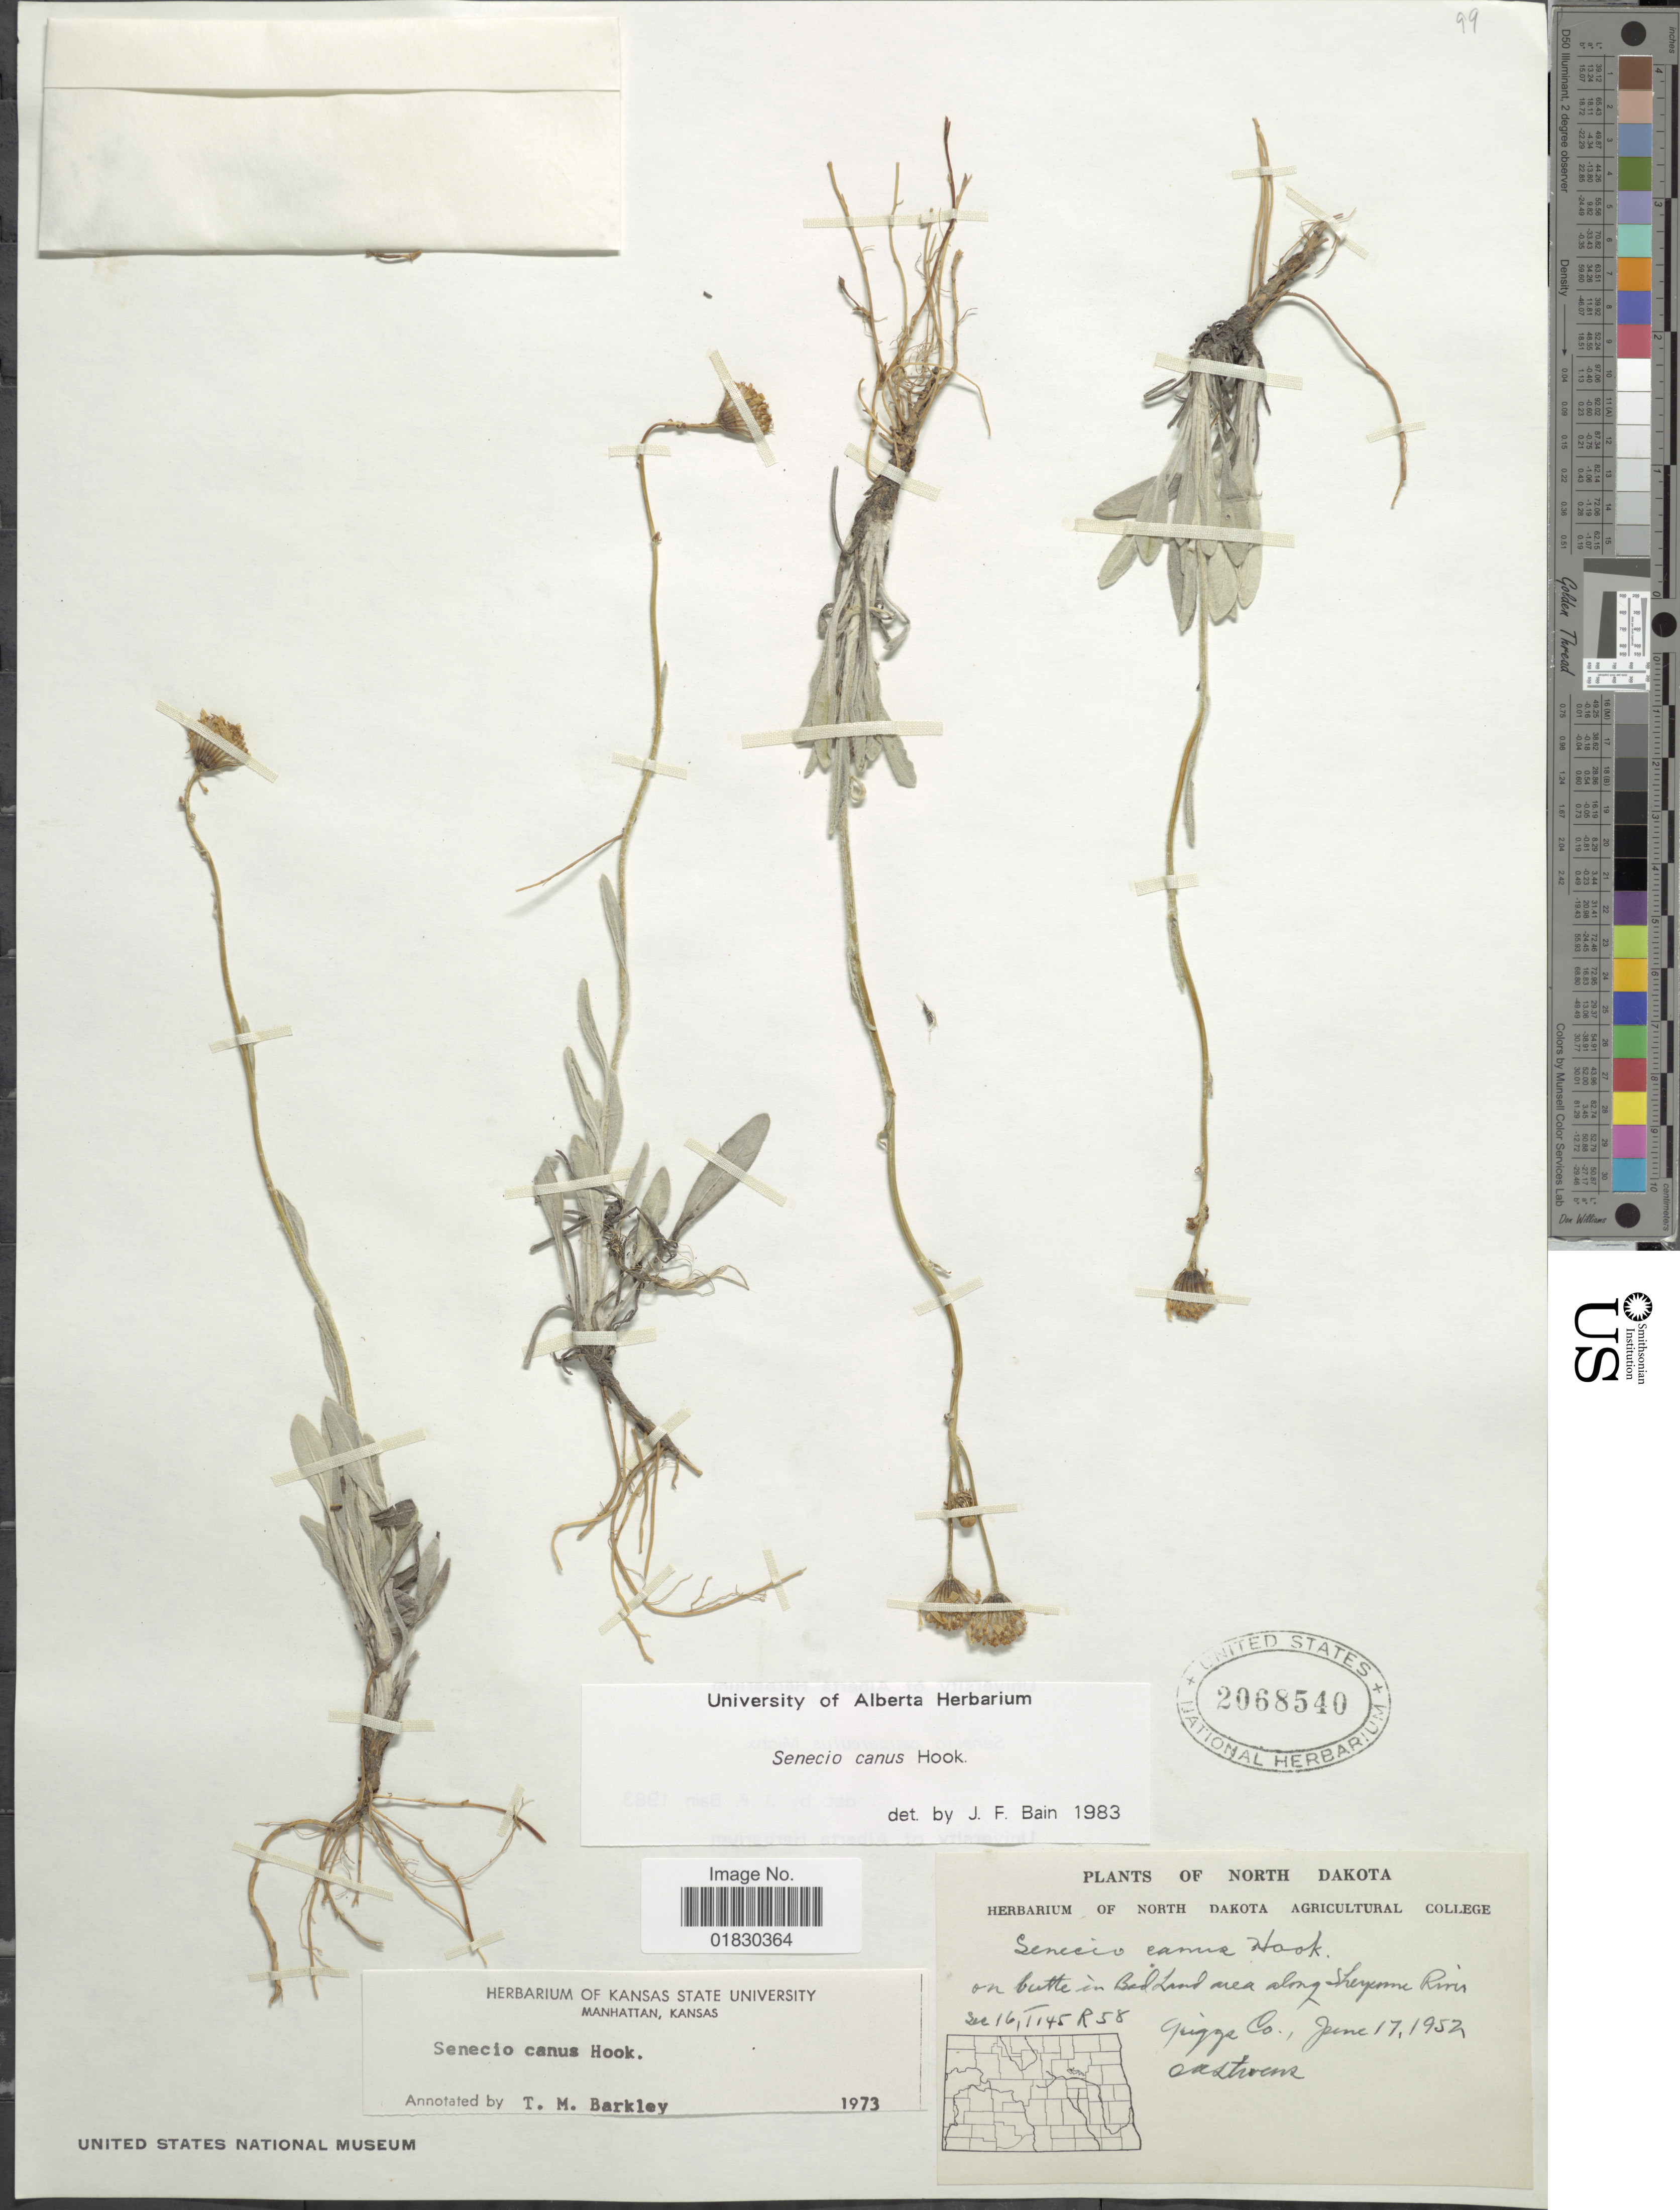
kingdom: Plantae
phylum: Tracheophyta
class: Magnoliopsida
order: Asterales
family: Asteraceae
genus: Packera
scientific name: Packera cana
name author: (Hook.) W.A. Weber & Á. Löve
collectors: O. A. Stevens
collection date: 1952-06-17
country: United States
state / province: North Dakota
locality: On butte in Badland area along Cheyenne River, Sec 16, T145, R58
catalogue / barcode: US 2068540